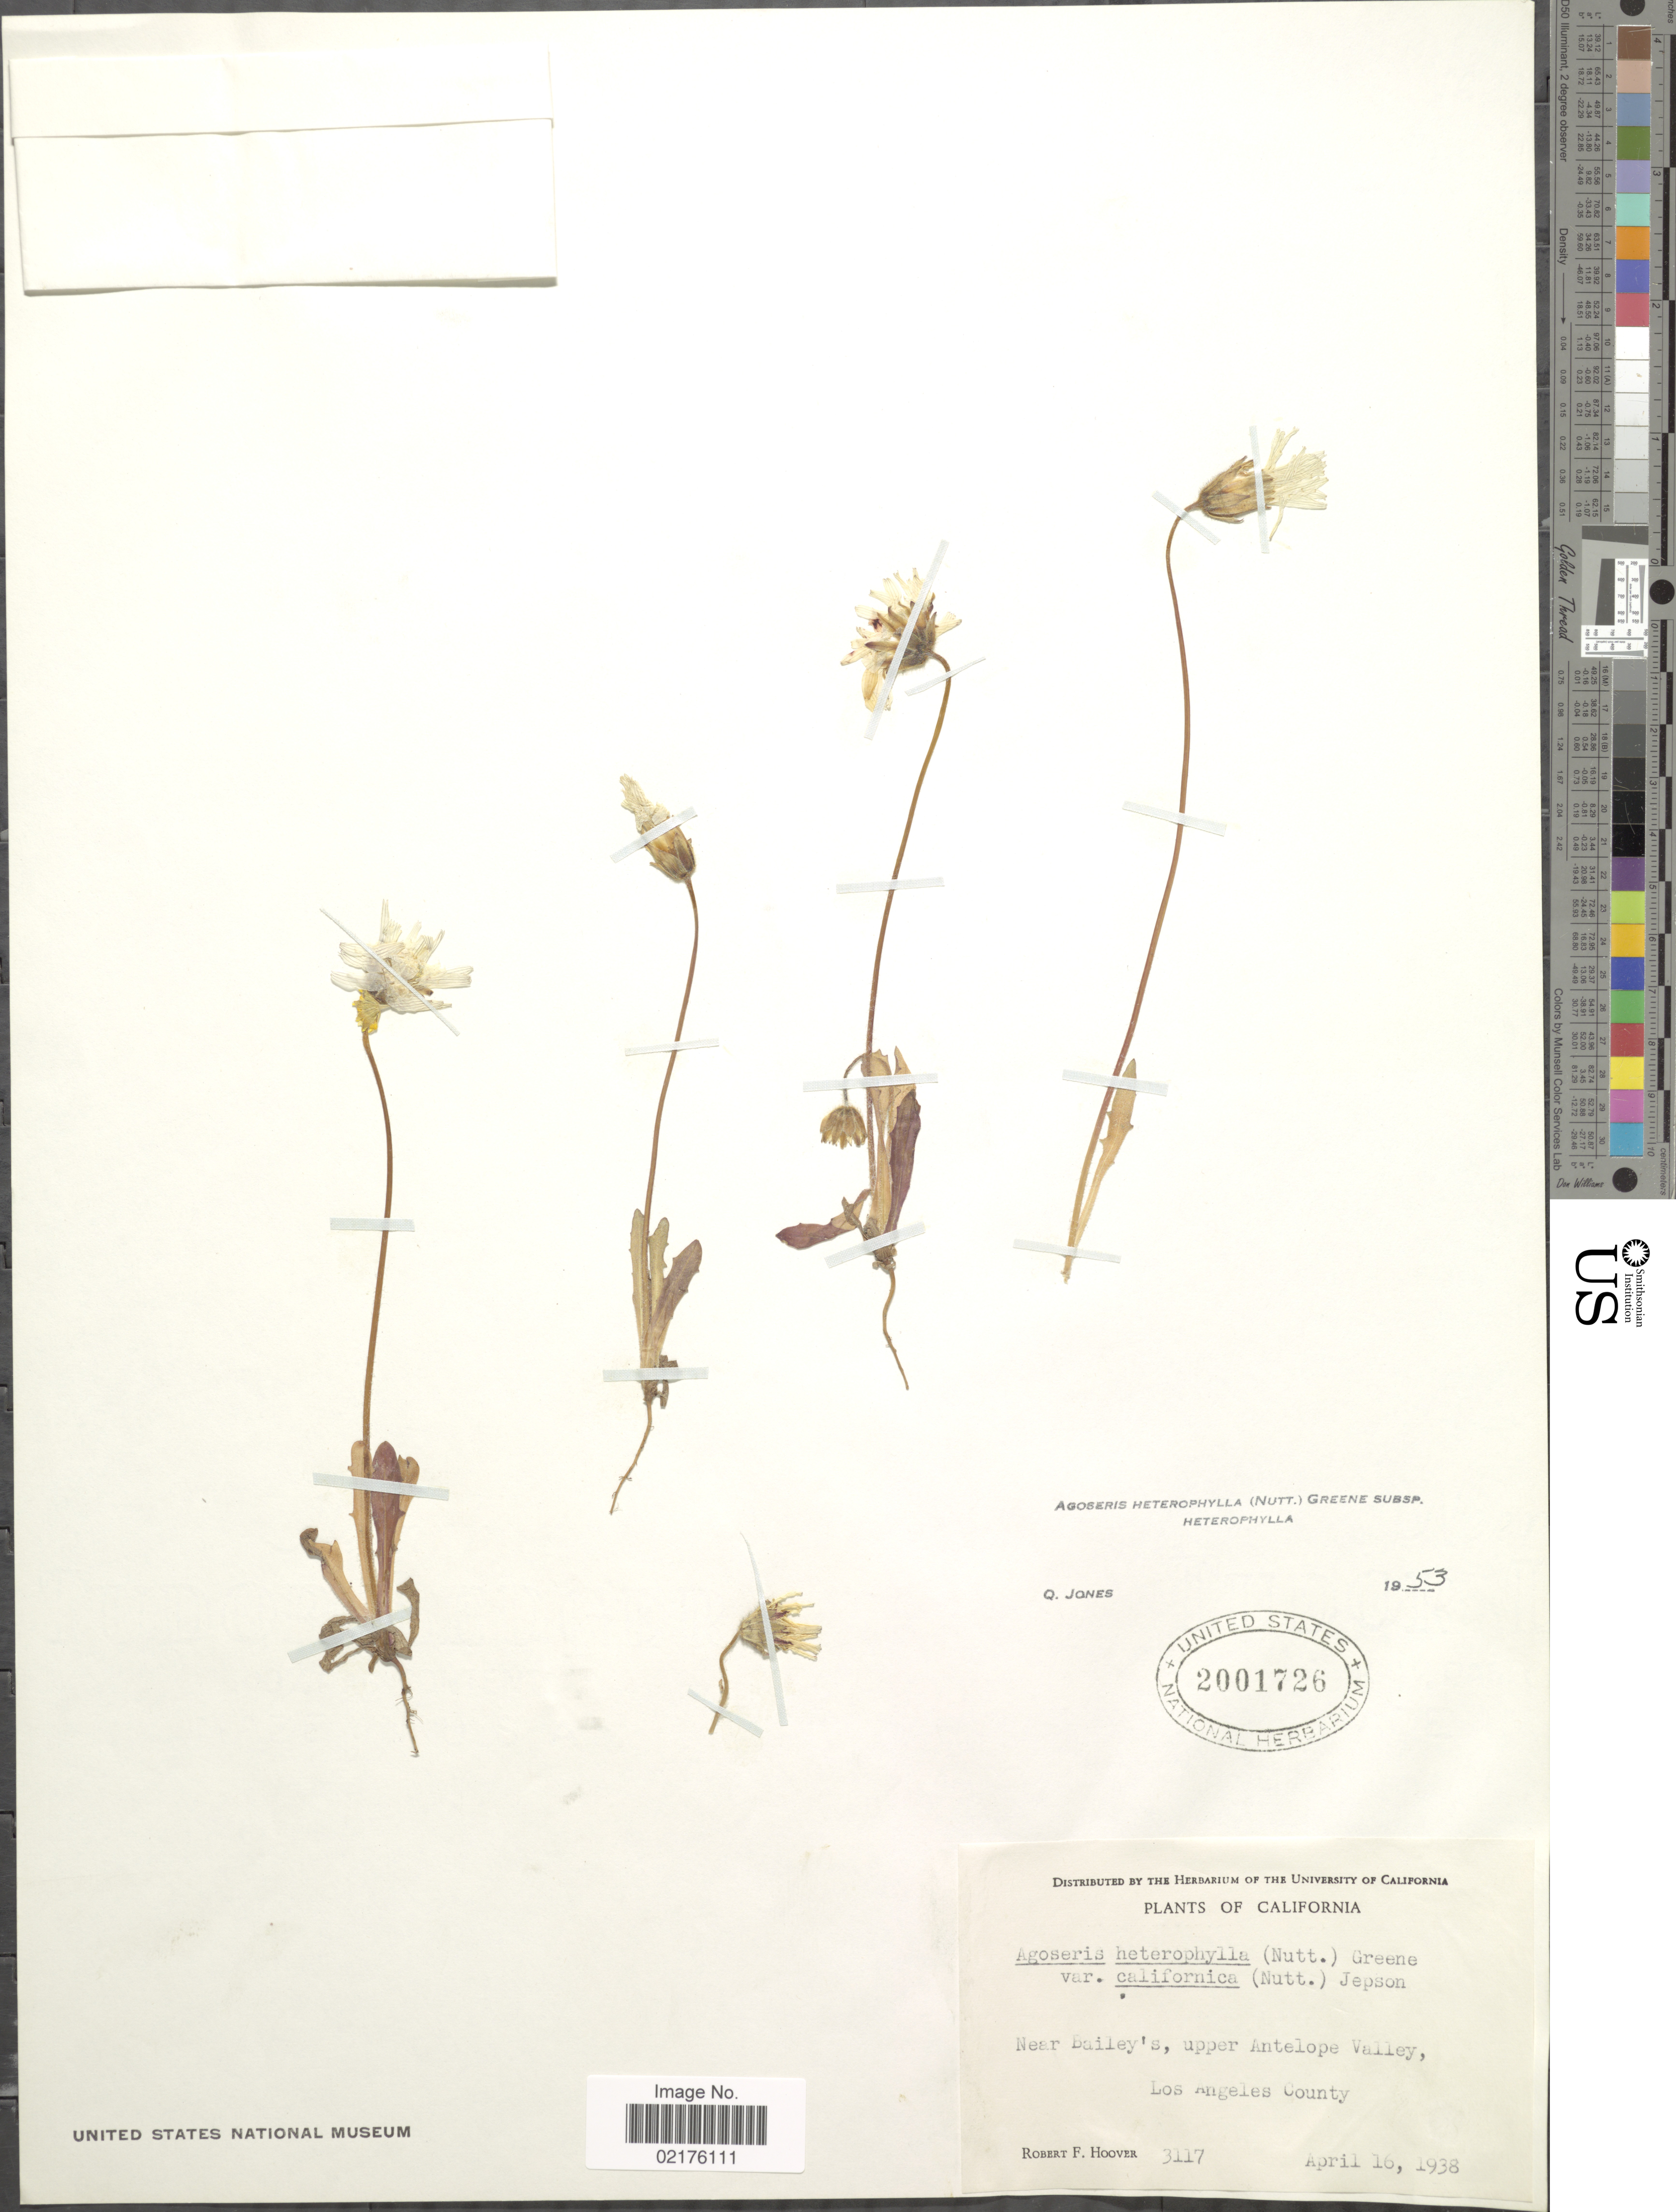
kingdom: Plantae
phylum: Tracheophyta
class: Magnoliopsida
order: Asterales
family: Asteraceae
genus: Agoseris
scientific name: Agoseris heterophylla subsp. heterophylla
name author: (Nutt.) Greene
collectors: R. F. Hoover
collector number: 3117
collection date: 1938-04-16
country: United States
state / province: California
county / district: Los Angeles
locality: Near Bailey's, upper Antelope Valley, Los Angeles County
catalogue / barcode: US 2001726